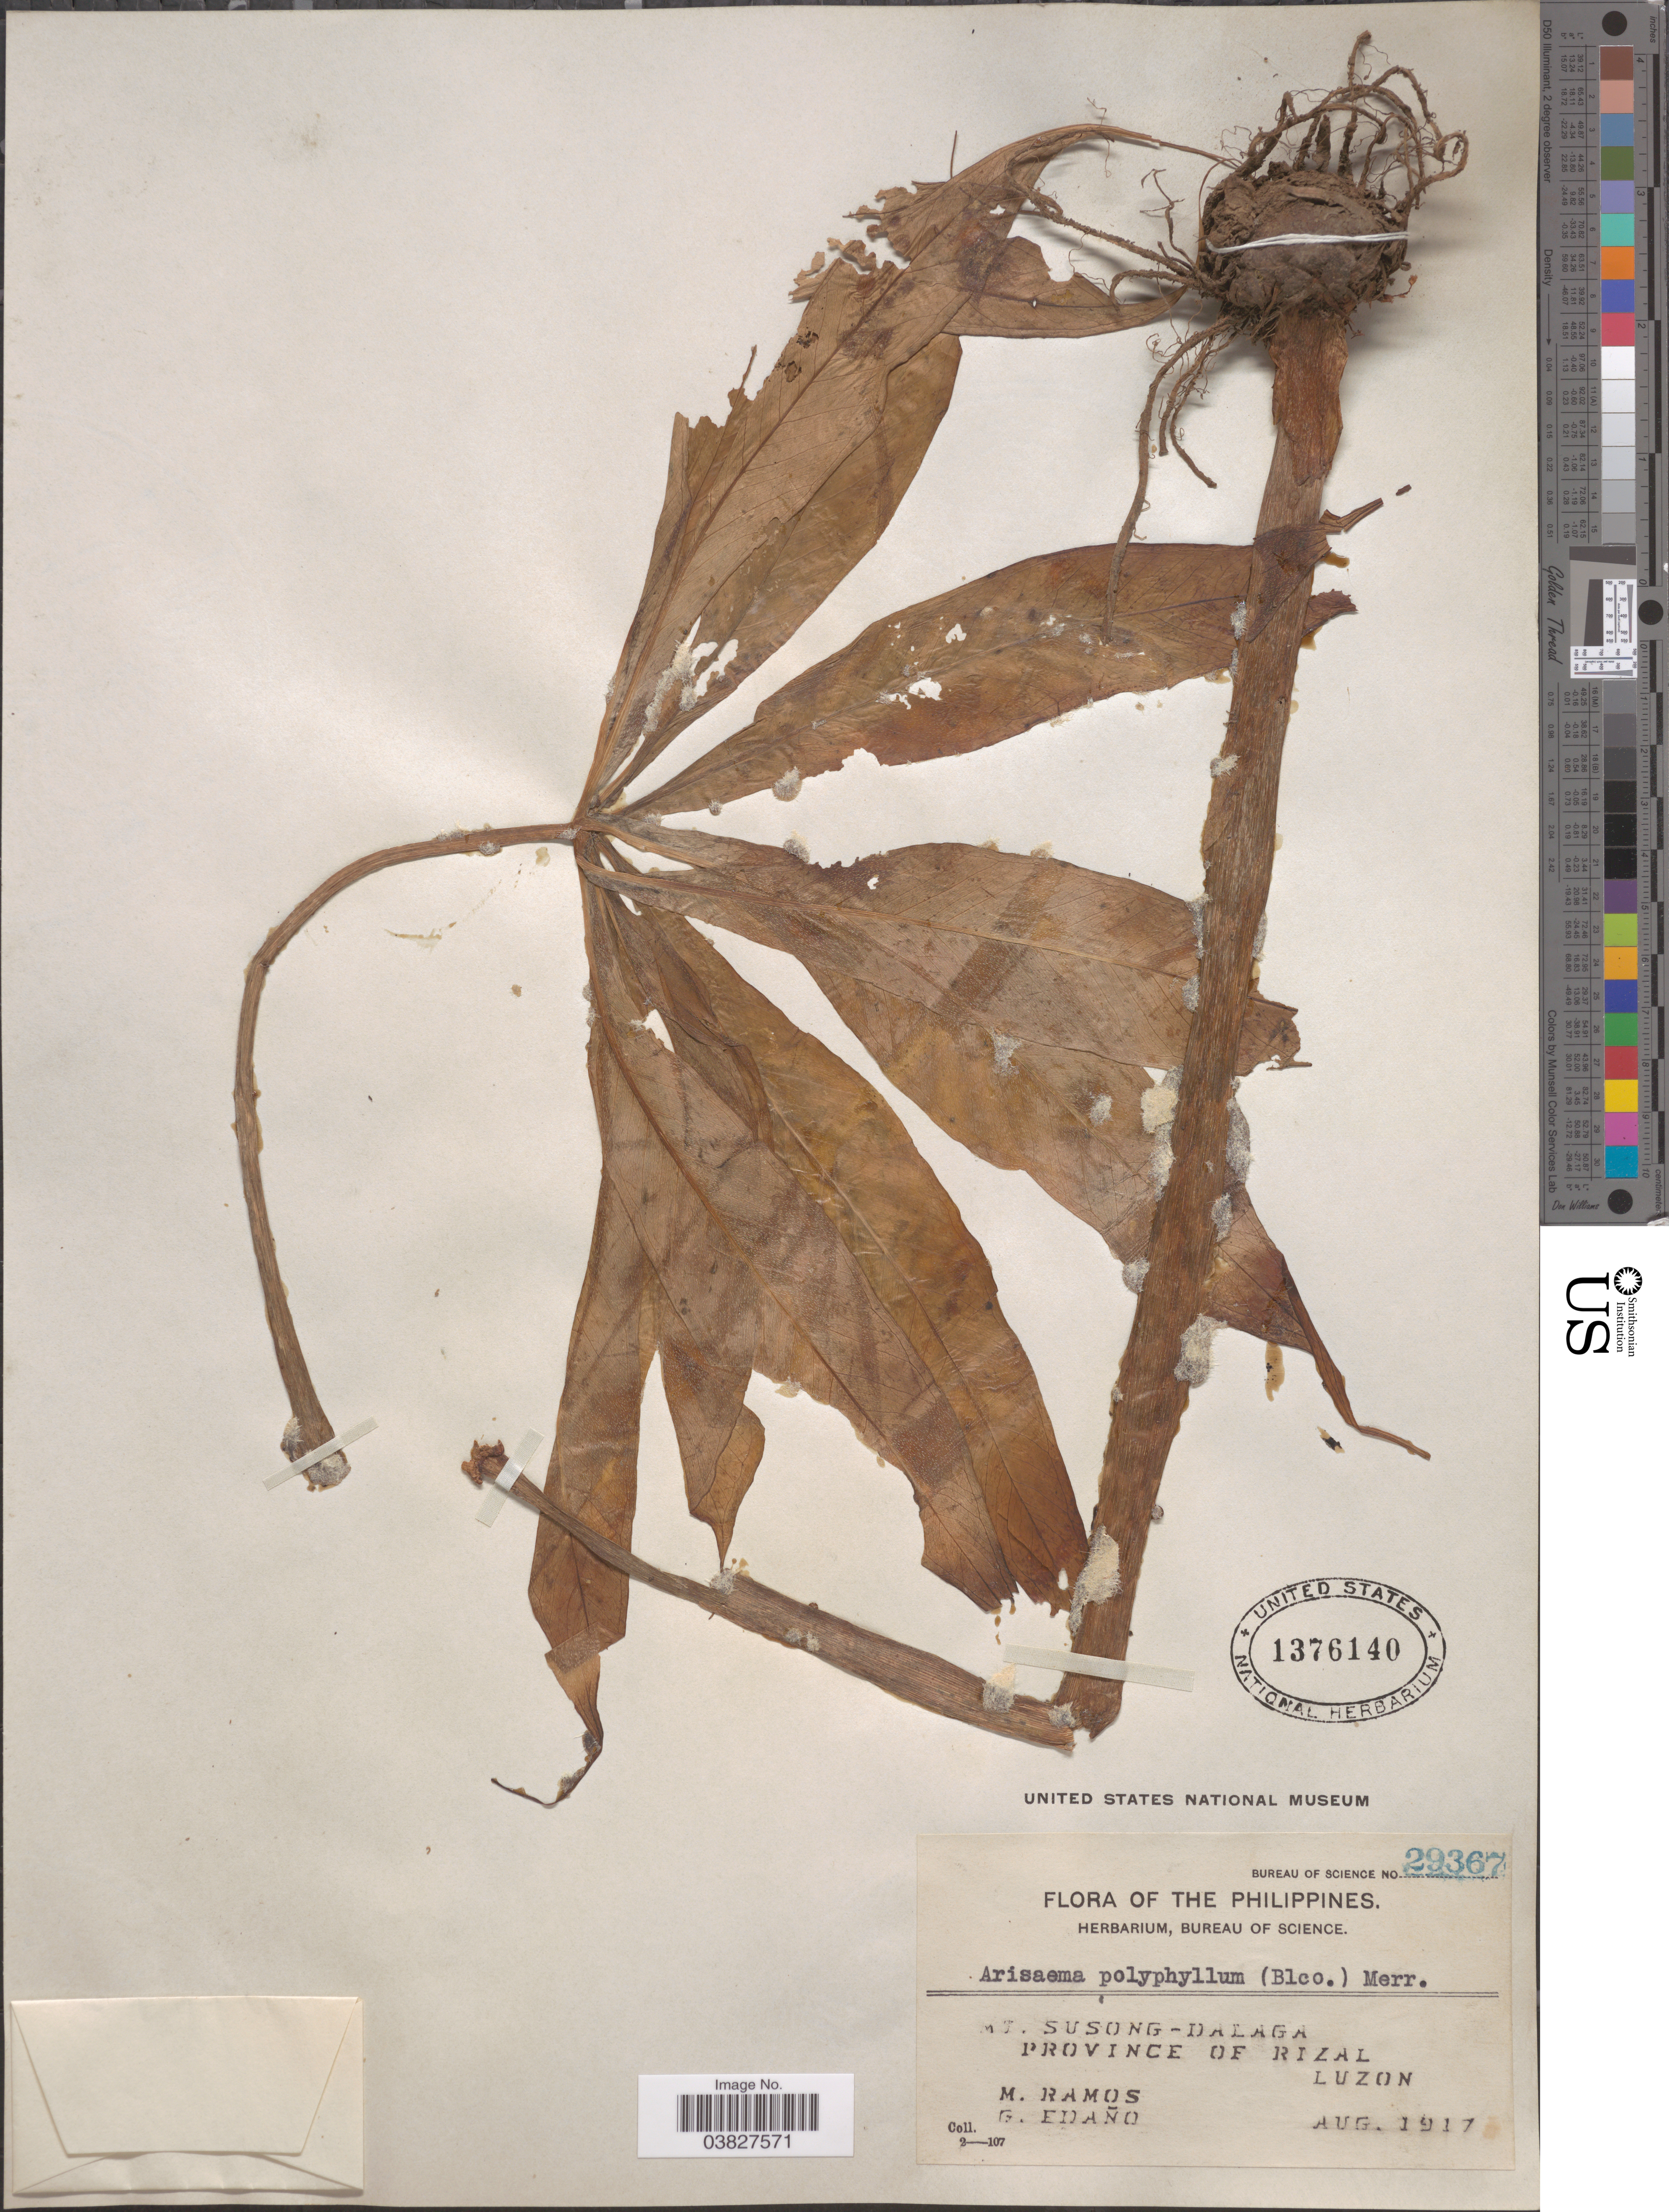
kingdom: Plantae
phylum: Tracheophyta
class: Liliopsida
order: Alismatales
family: Araceae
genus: Arisaema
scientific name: Arisaema polyphyllum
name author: (Blanco) Merr.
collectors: M. Ramos & G. Edaño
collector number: Bureau of Science 29367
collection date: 1917-08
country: Philippines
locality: Mt. Susong-Dalaga, Province of Rizal, Luzon.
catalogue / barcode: US 1376140